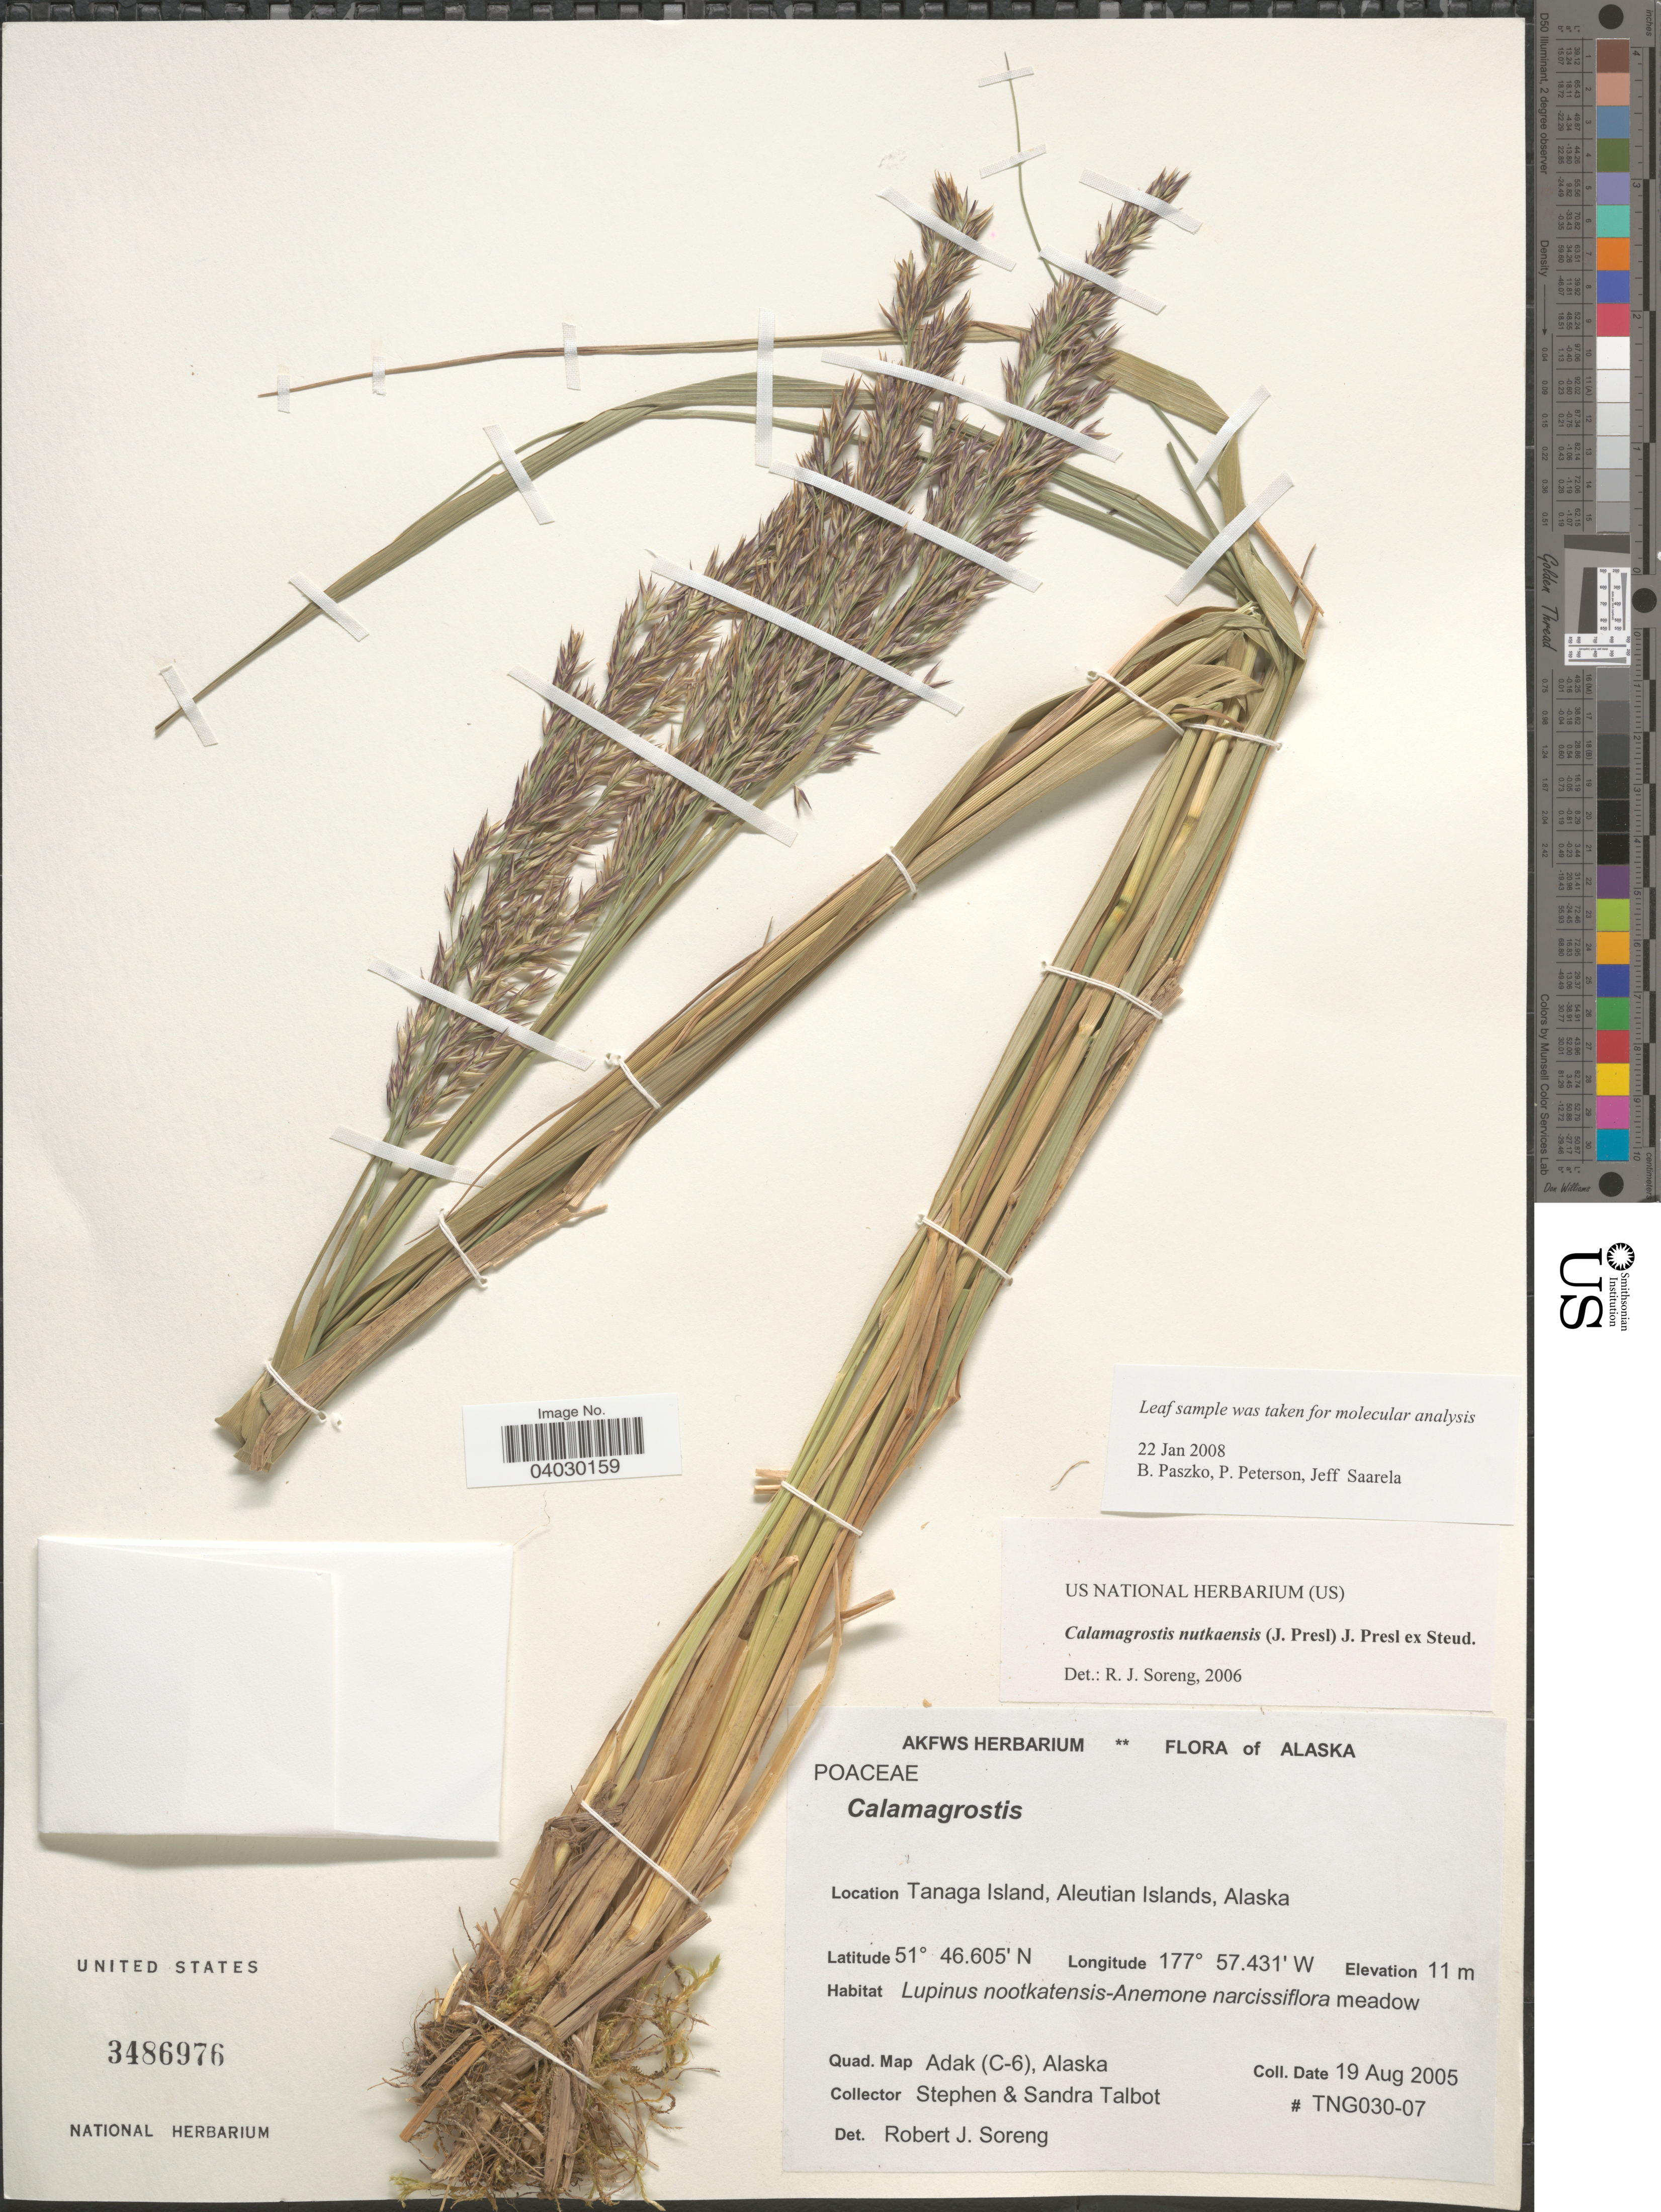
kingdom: Plantae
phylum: Tracheophyta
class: Liliopsida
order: Poales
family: Poaceae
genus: Calamagrostis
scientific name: Calamagrostis nutkaensis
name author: (J. Presl) Steud.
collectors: S. S. Talbot & S. Talbot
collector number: TNG030-07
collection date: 2005-08-19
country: United States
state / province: Alaska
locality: Tanaga Island, Aleutian Islands. Quad. Map Adak (C-6).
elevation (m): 11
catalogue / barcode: US 3486976